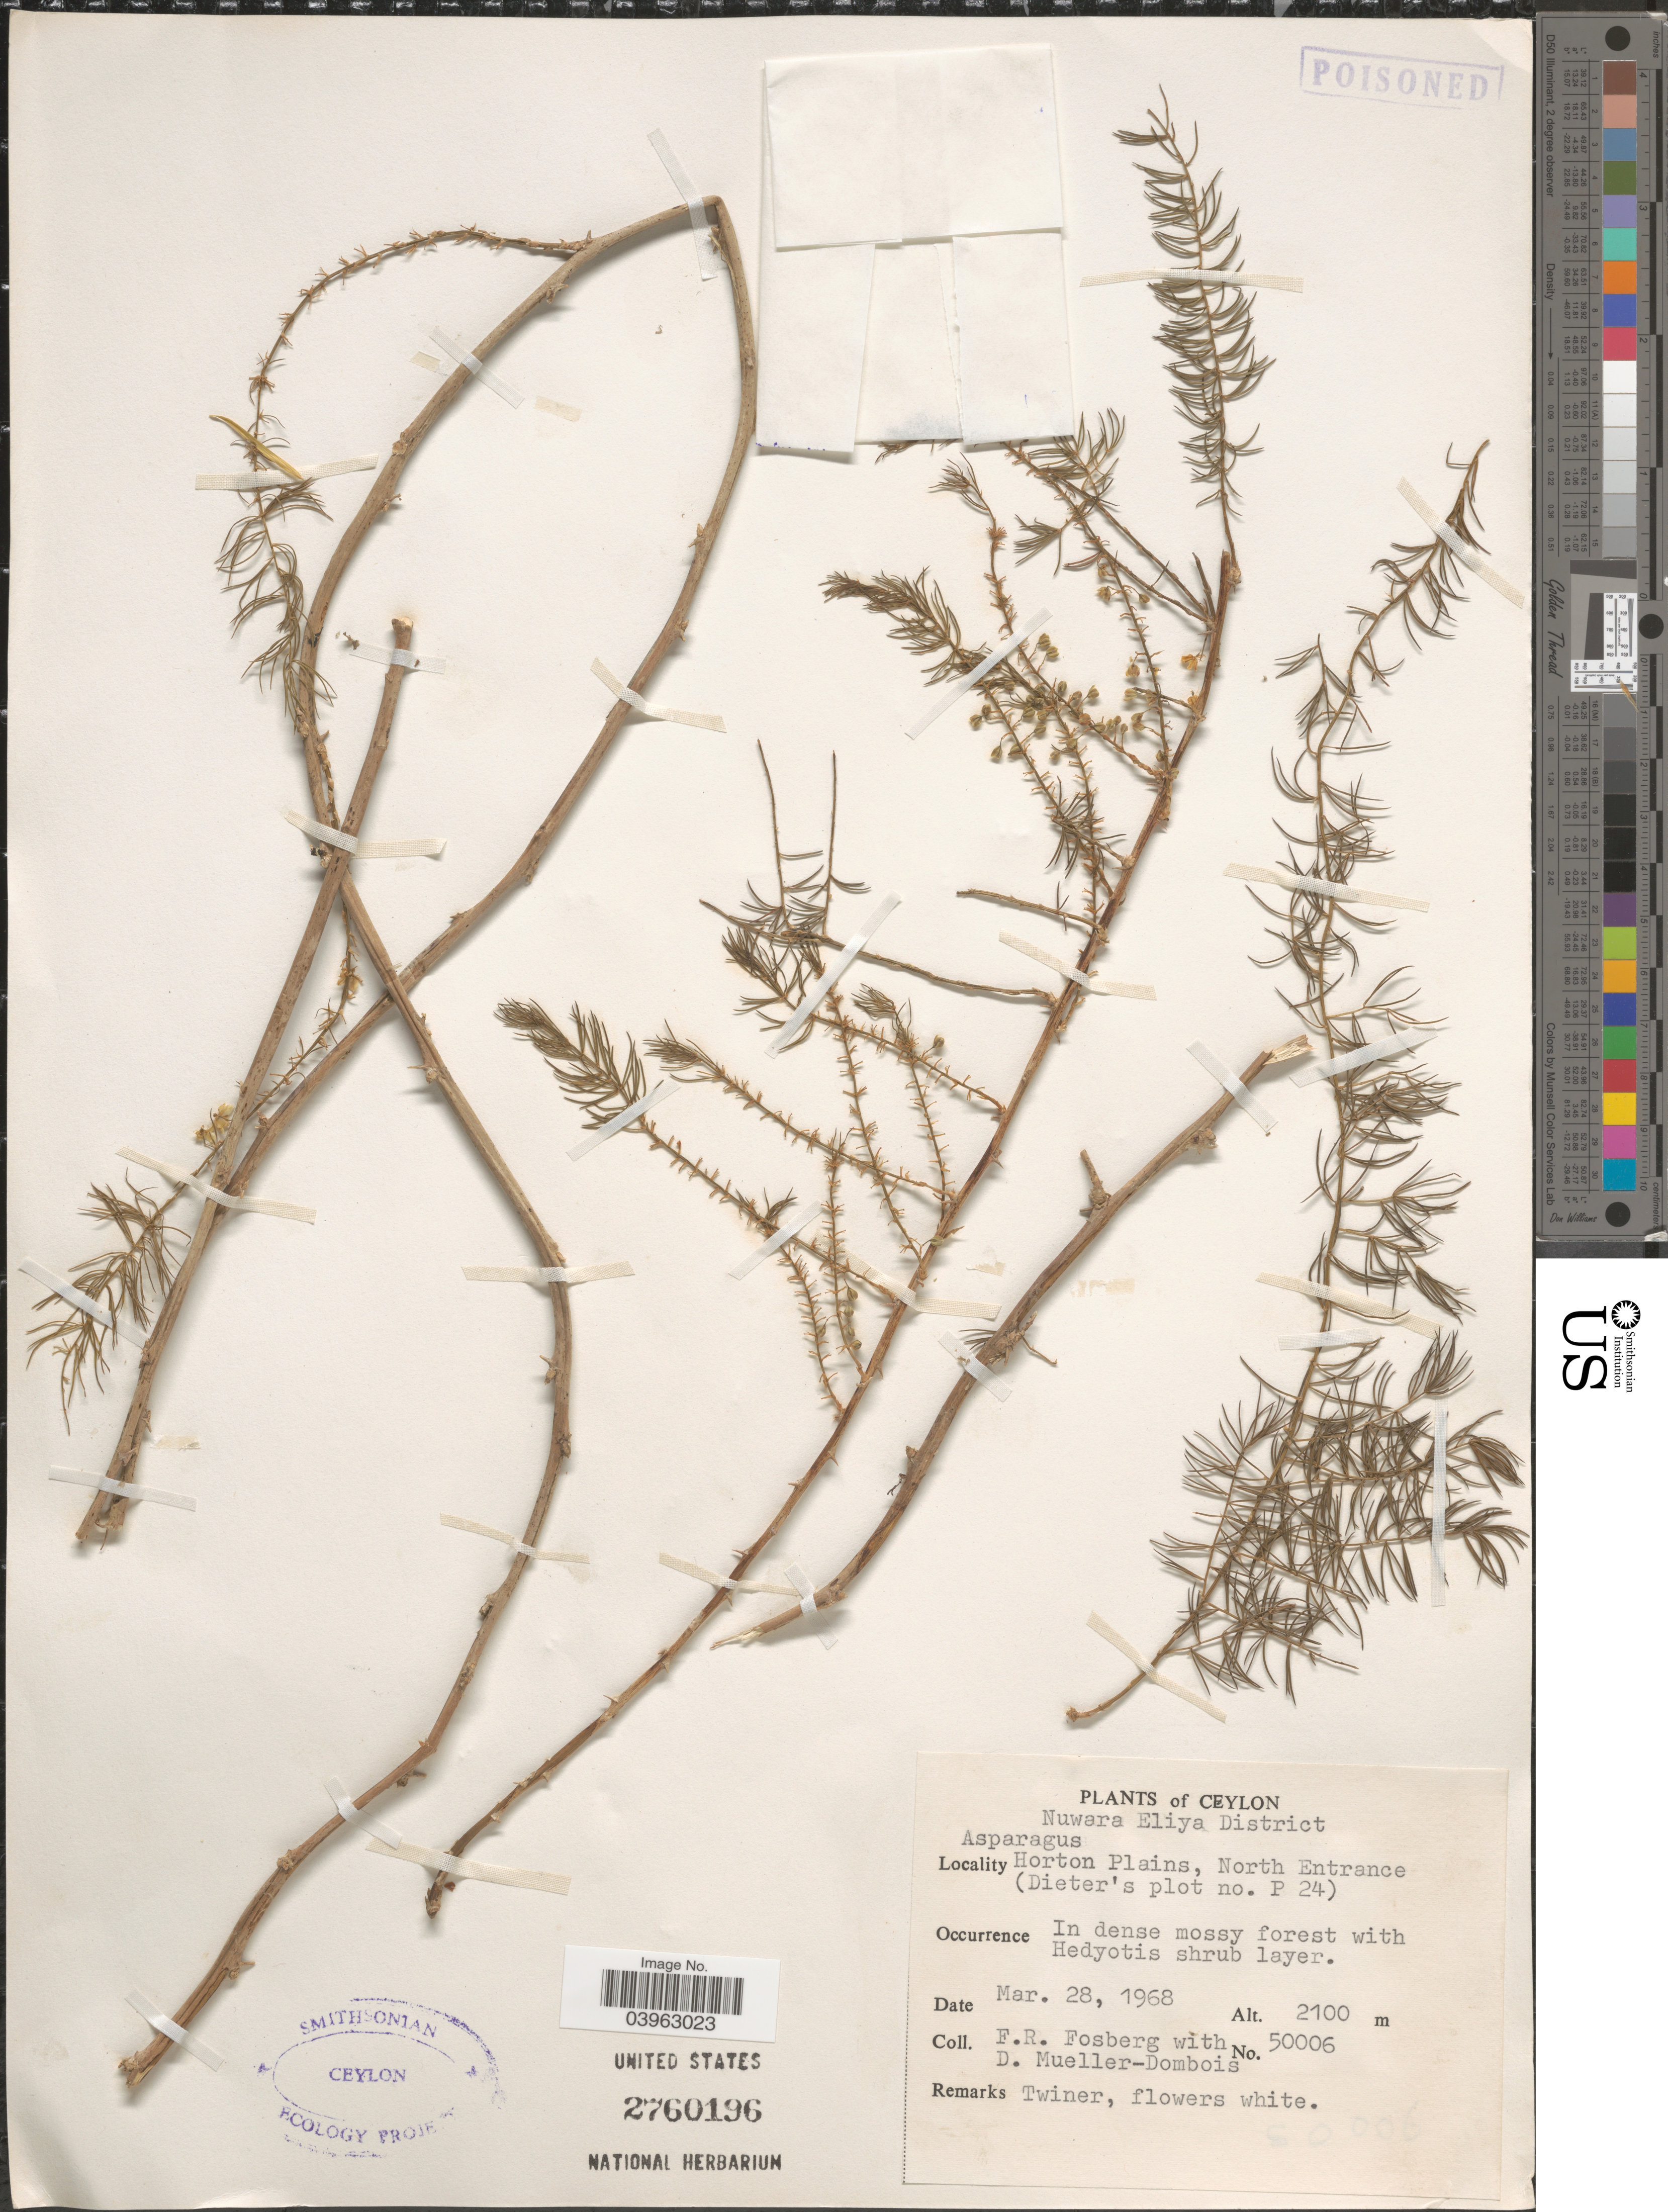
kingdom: Plantae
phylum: Tracheophyta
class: Liliopsida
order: Asparagales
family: Asparagaceae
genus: Asparagus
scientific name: Asparagus sp.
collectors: F. R. Fosberg & D. Mueller-Dombois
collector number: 50006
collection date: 1968-03-28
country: Sri Lanka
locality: Ceylon. Nuwara Eliya District. Horton Plains, North Entrance (Dieter's plot no. P 24).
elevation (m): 2100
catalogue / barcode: US 2760196